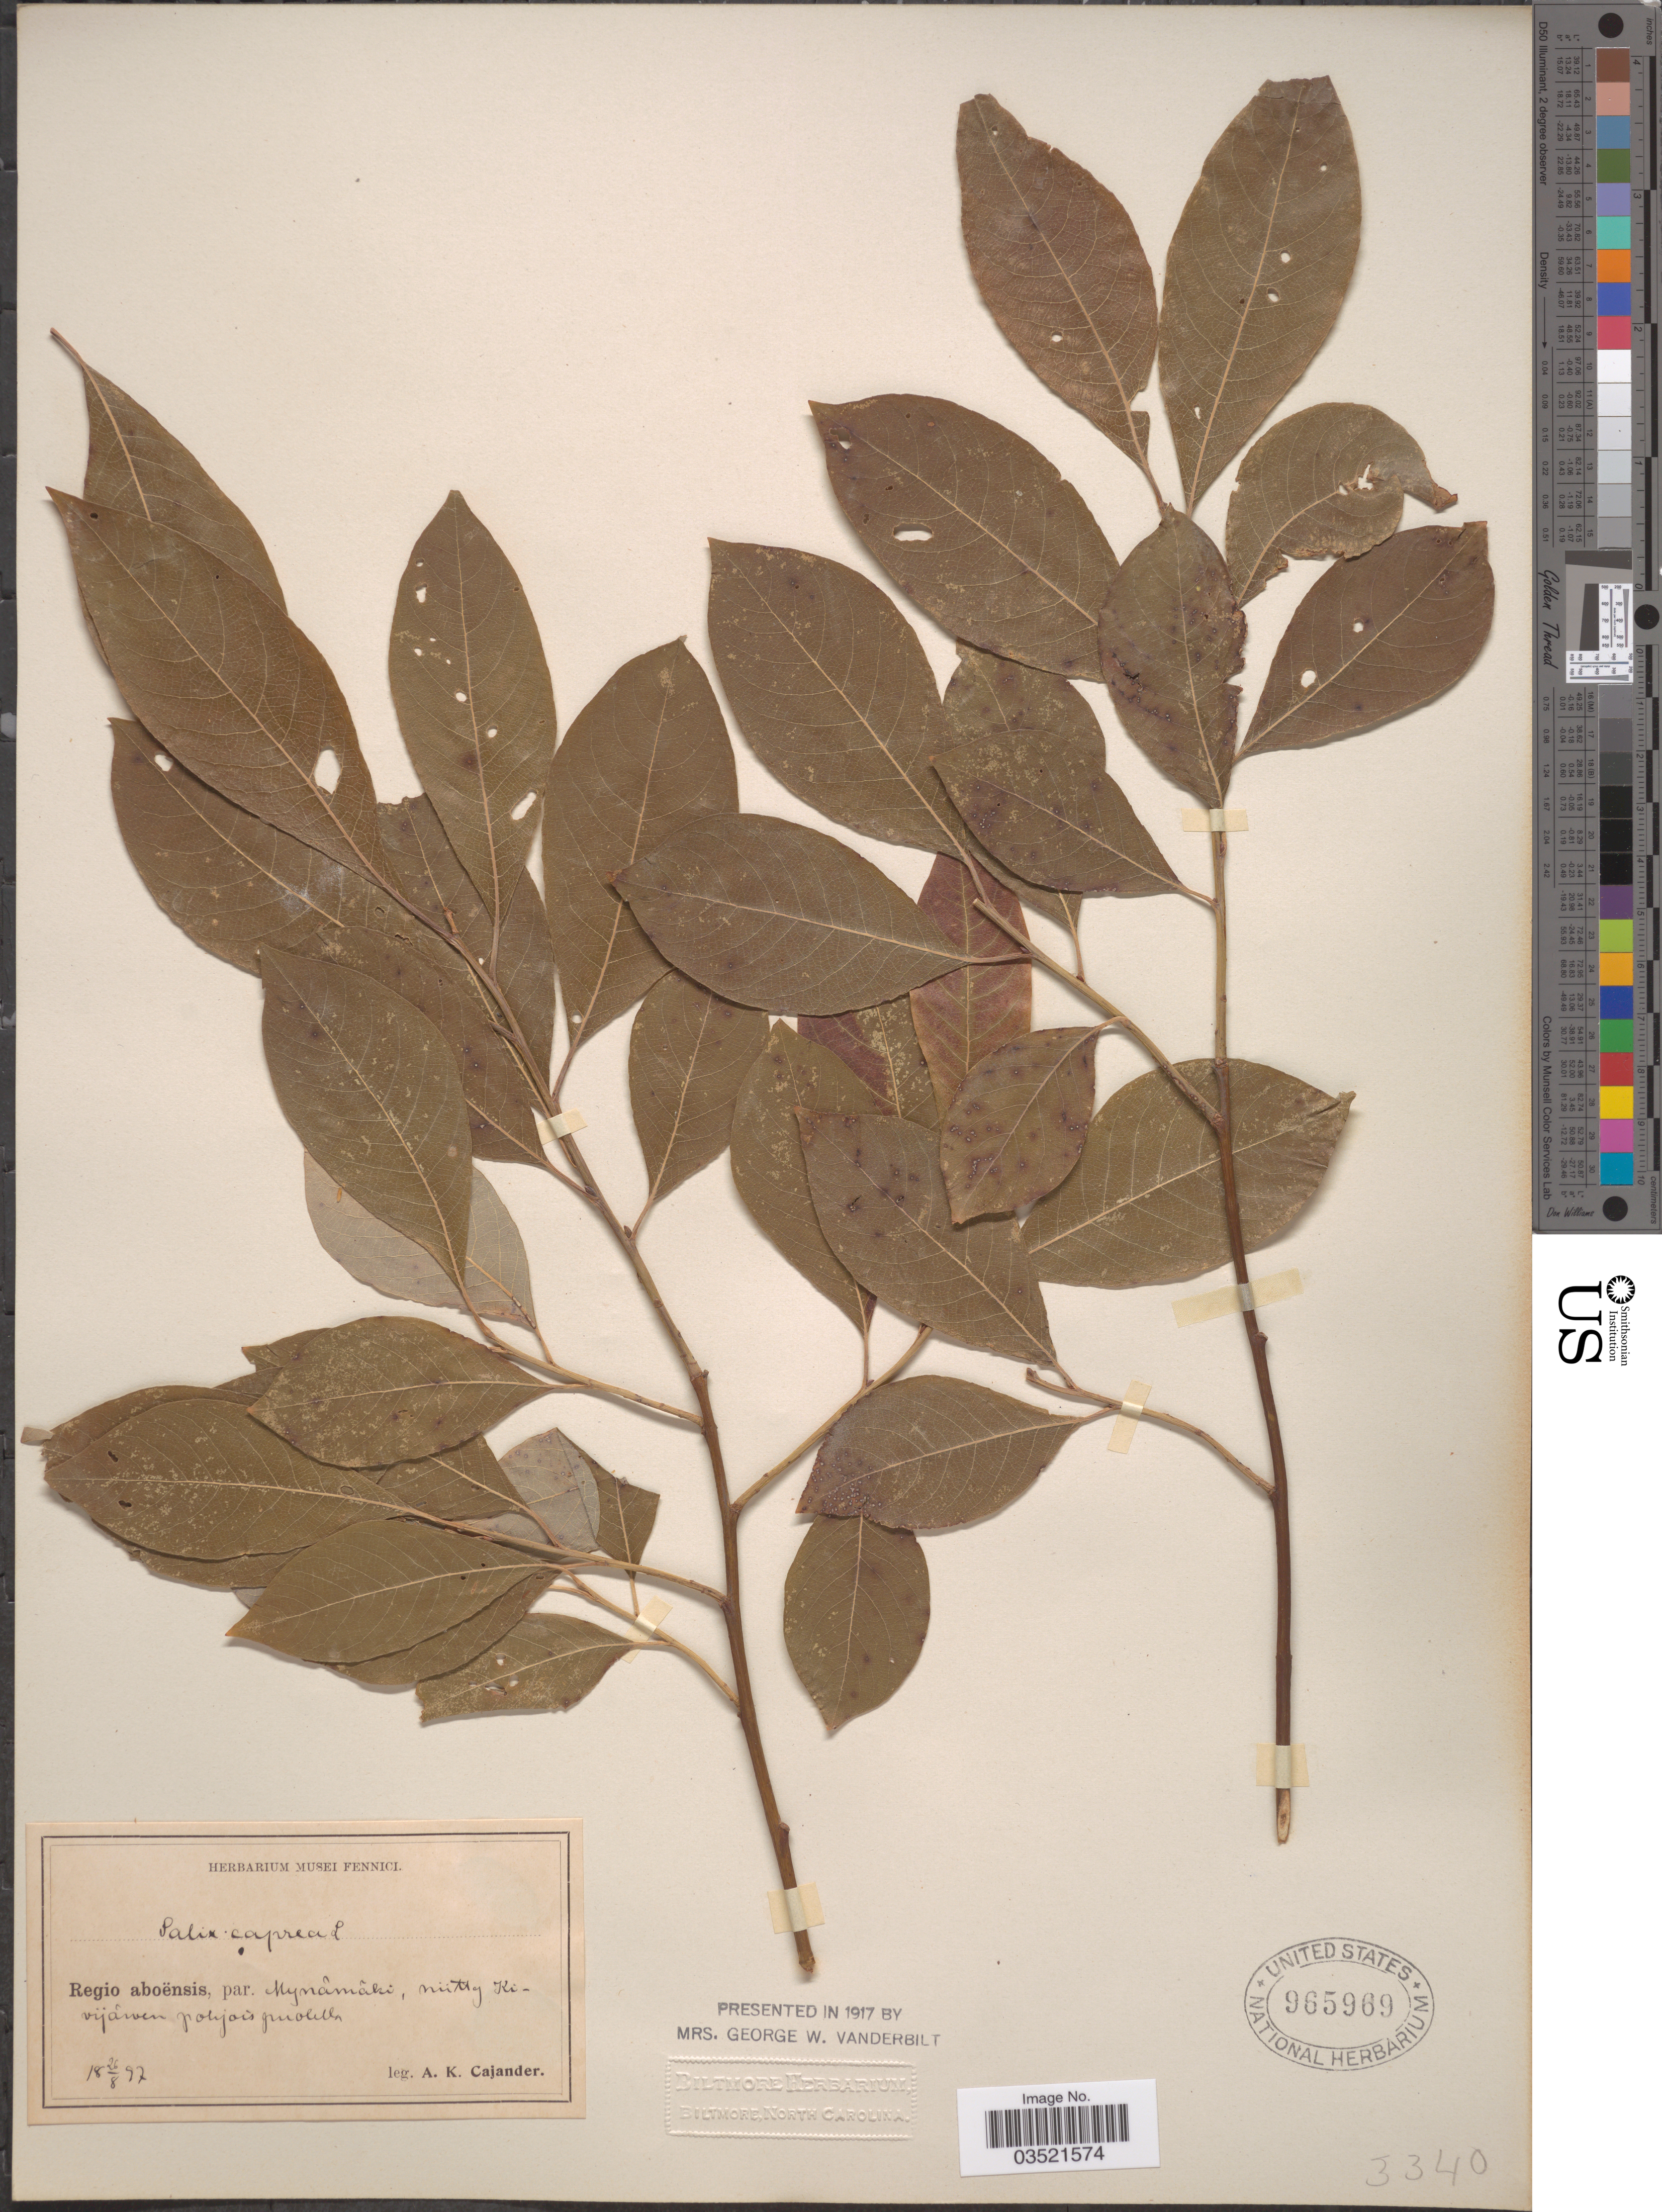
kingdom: Plantae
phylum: Tracheophyta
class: Magnoliopsida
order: Malpighiales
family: Salicaceae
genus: Salix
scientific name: Salix caprea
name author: L.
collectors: A. Cajander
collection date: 1897-08-26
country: Finland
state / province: Varsinais-Suomi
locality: Mynämäki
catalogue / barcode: US 965969